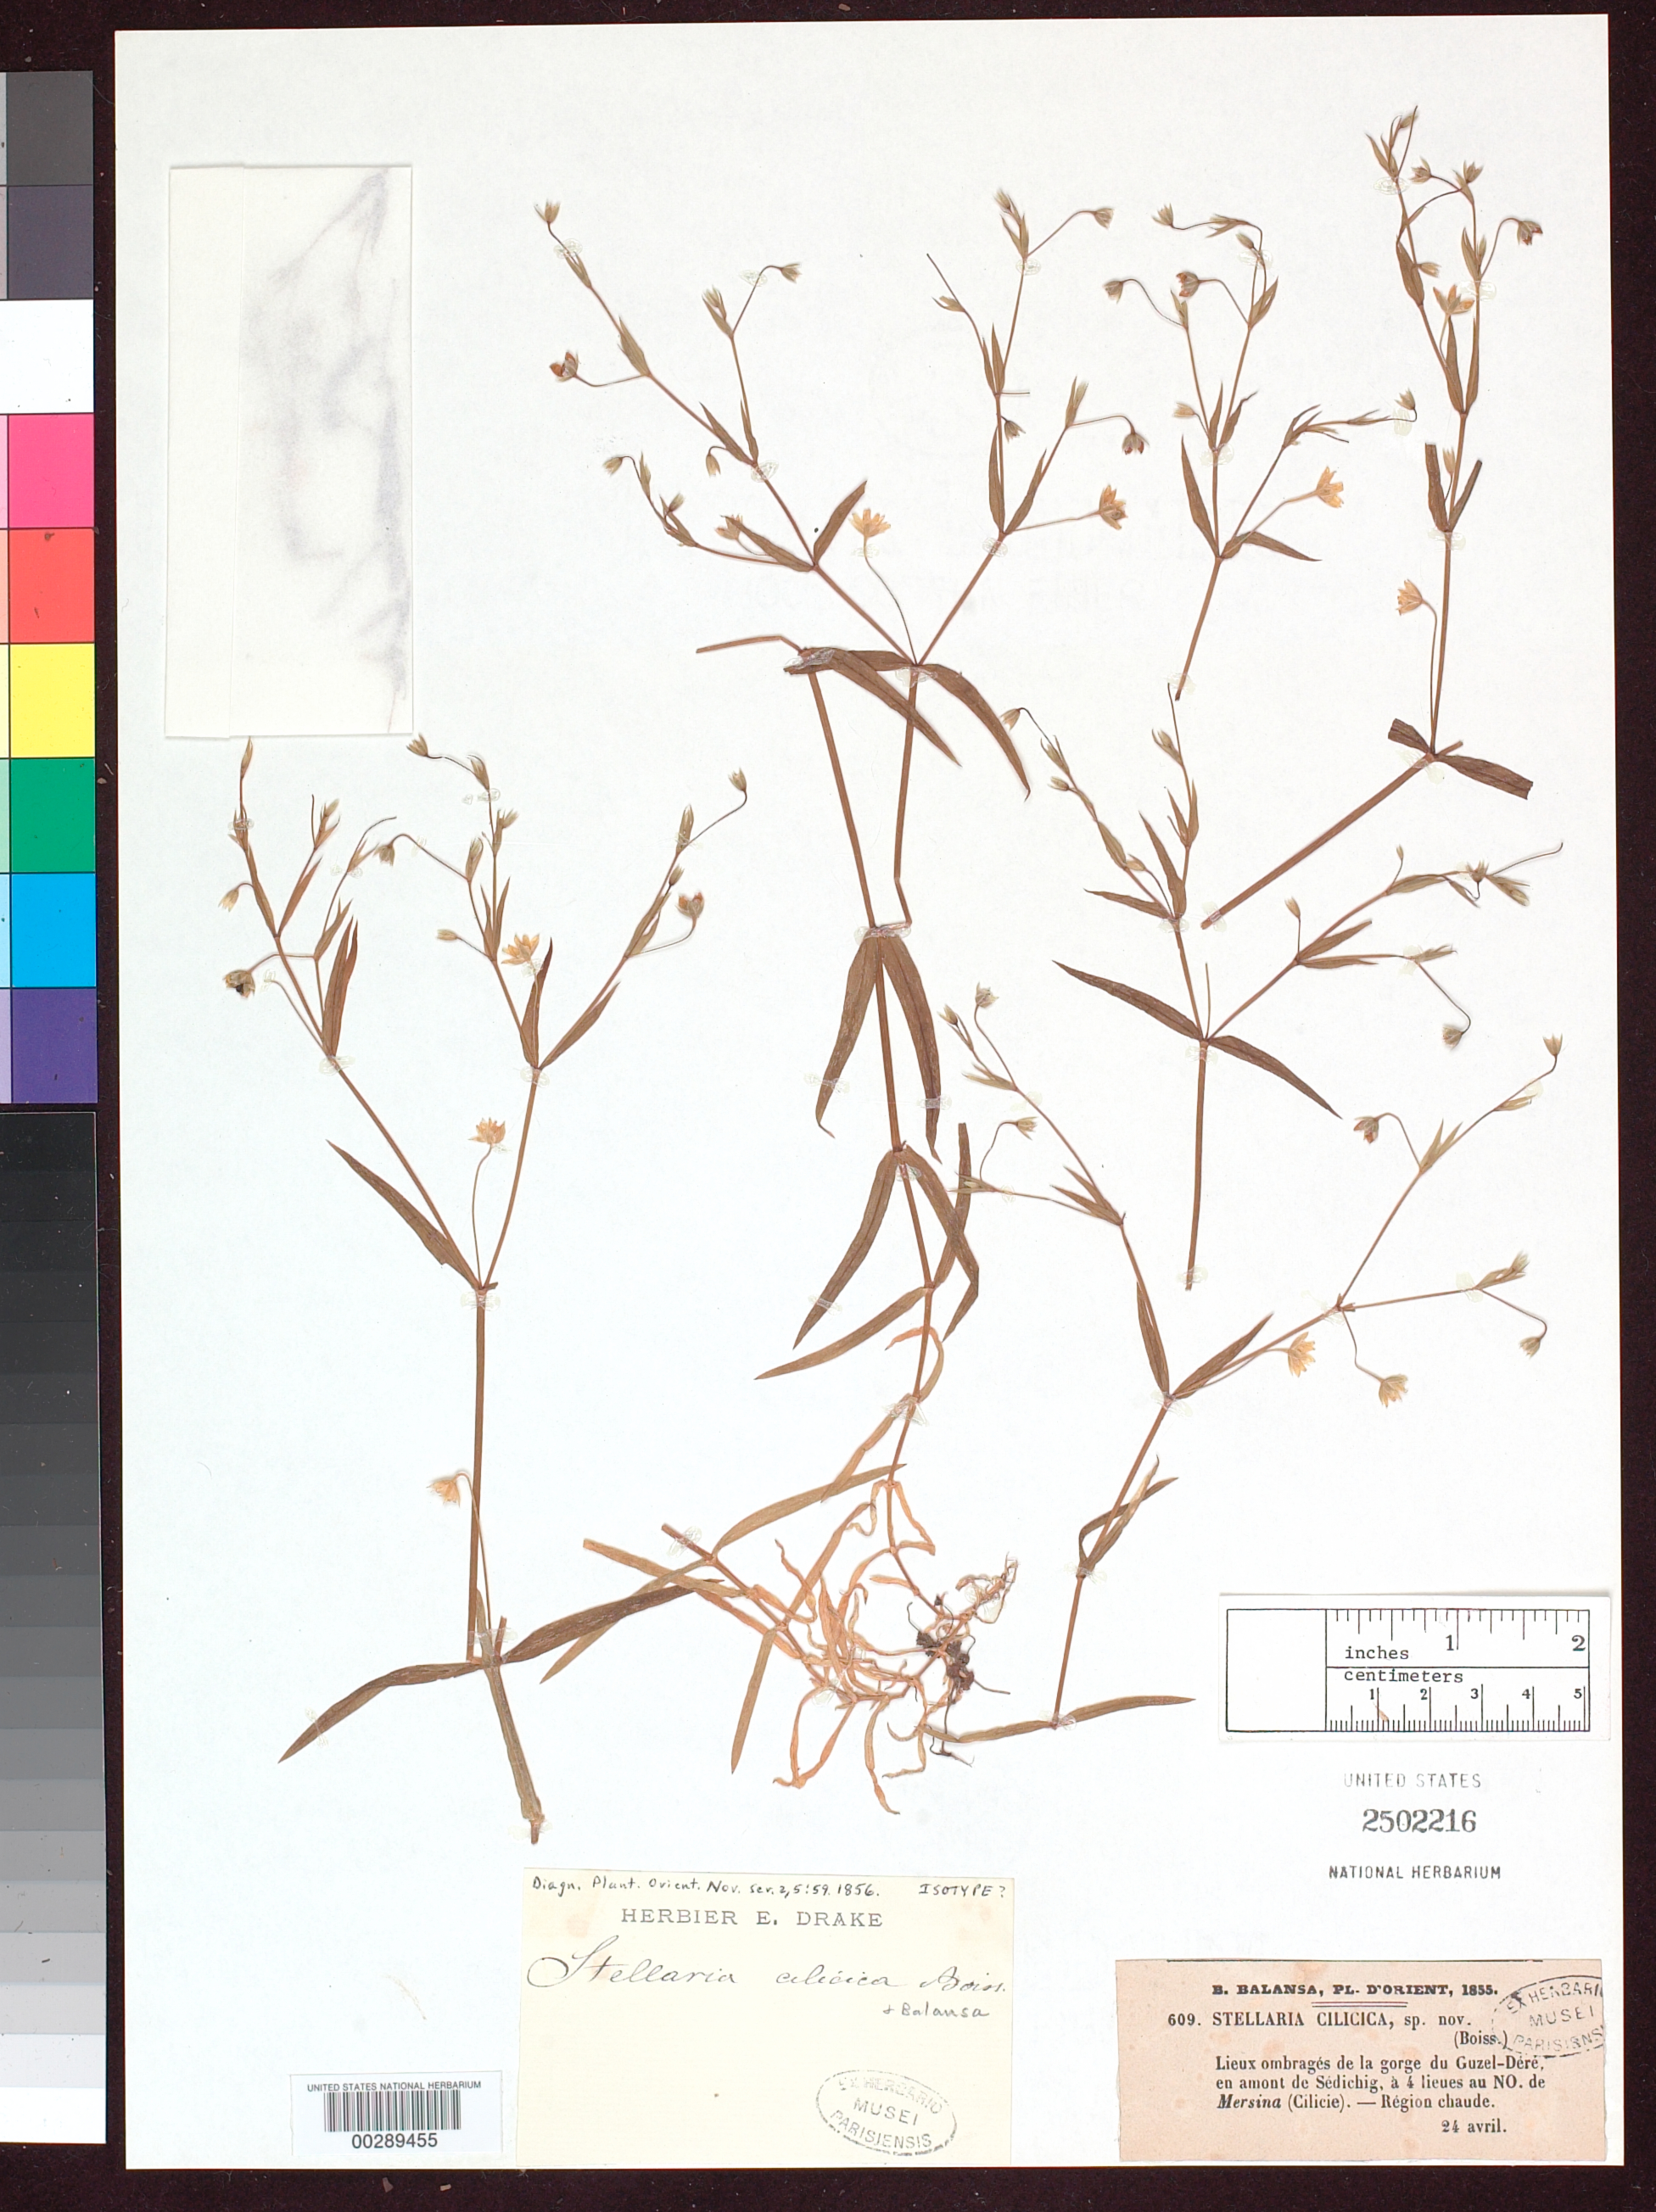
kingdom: Plantae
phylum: Tracheophyta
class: Magnoliopsida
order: Caryophyllales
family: Caryophyllaceae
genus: Stellaria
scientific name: Stellaria cilicica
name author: Boiss. & Balansa in Boiss.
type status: Isotype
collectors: B. Balansa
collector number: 609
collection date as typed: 24 Apr 1855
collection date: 1855-04-24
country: Turkey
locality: Lieuxombrages de la gorge du Guzel-dere en amont de Sedichig, a 4 lieues au no de Mersina (Cicilie), Region Chaude.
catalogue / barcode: US 2502216